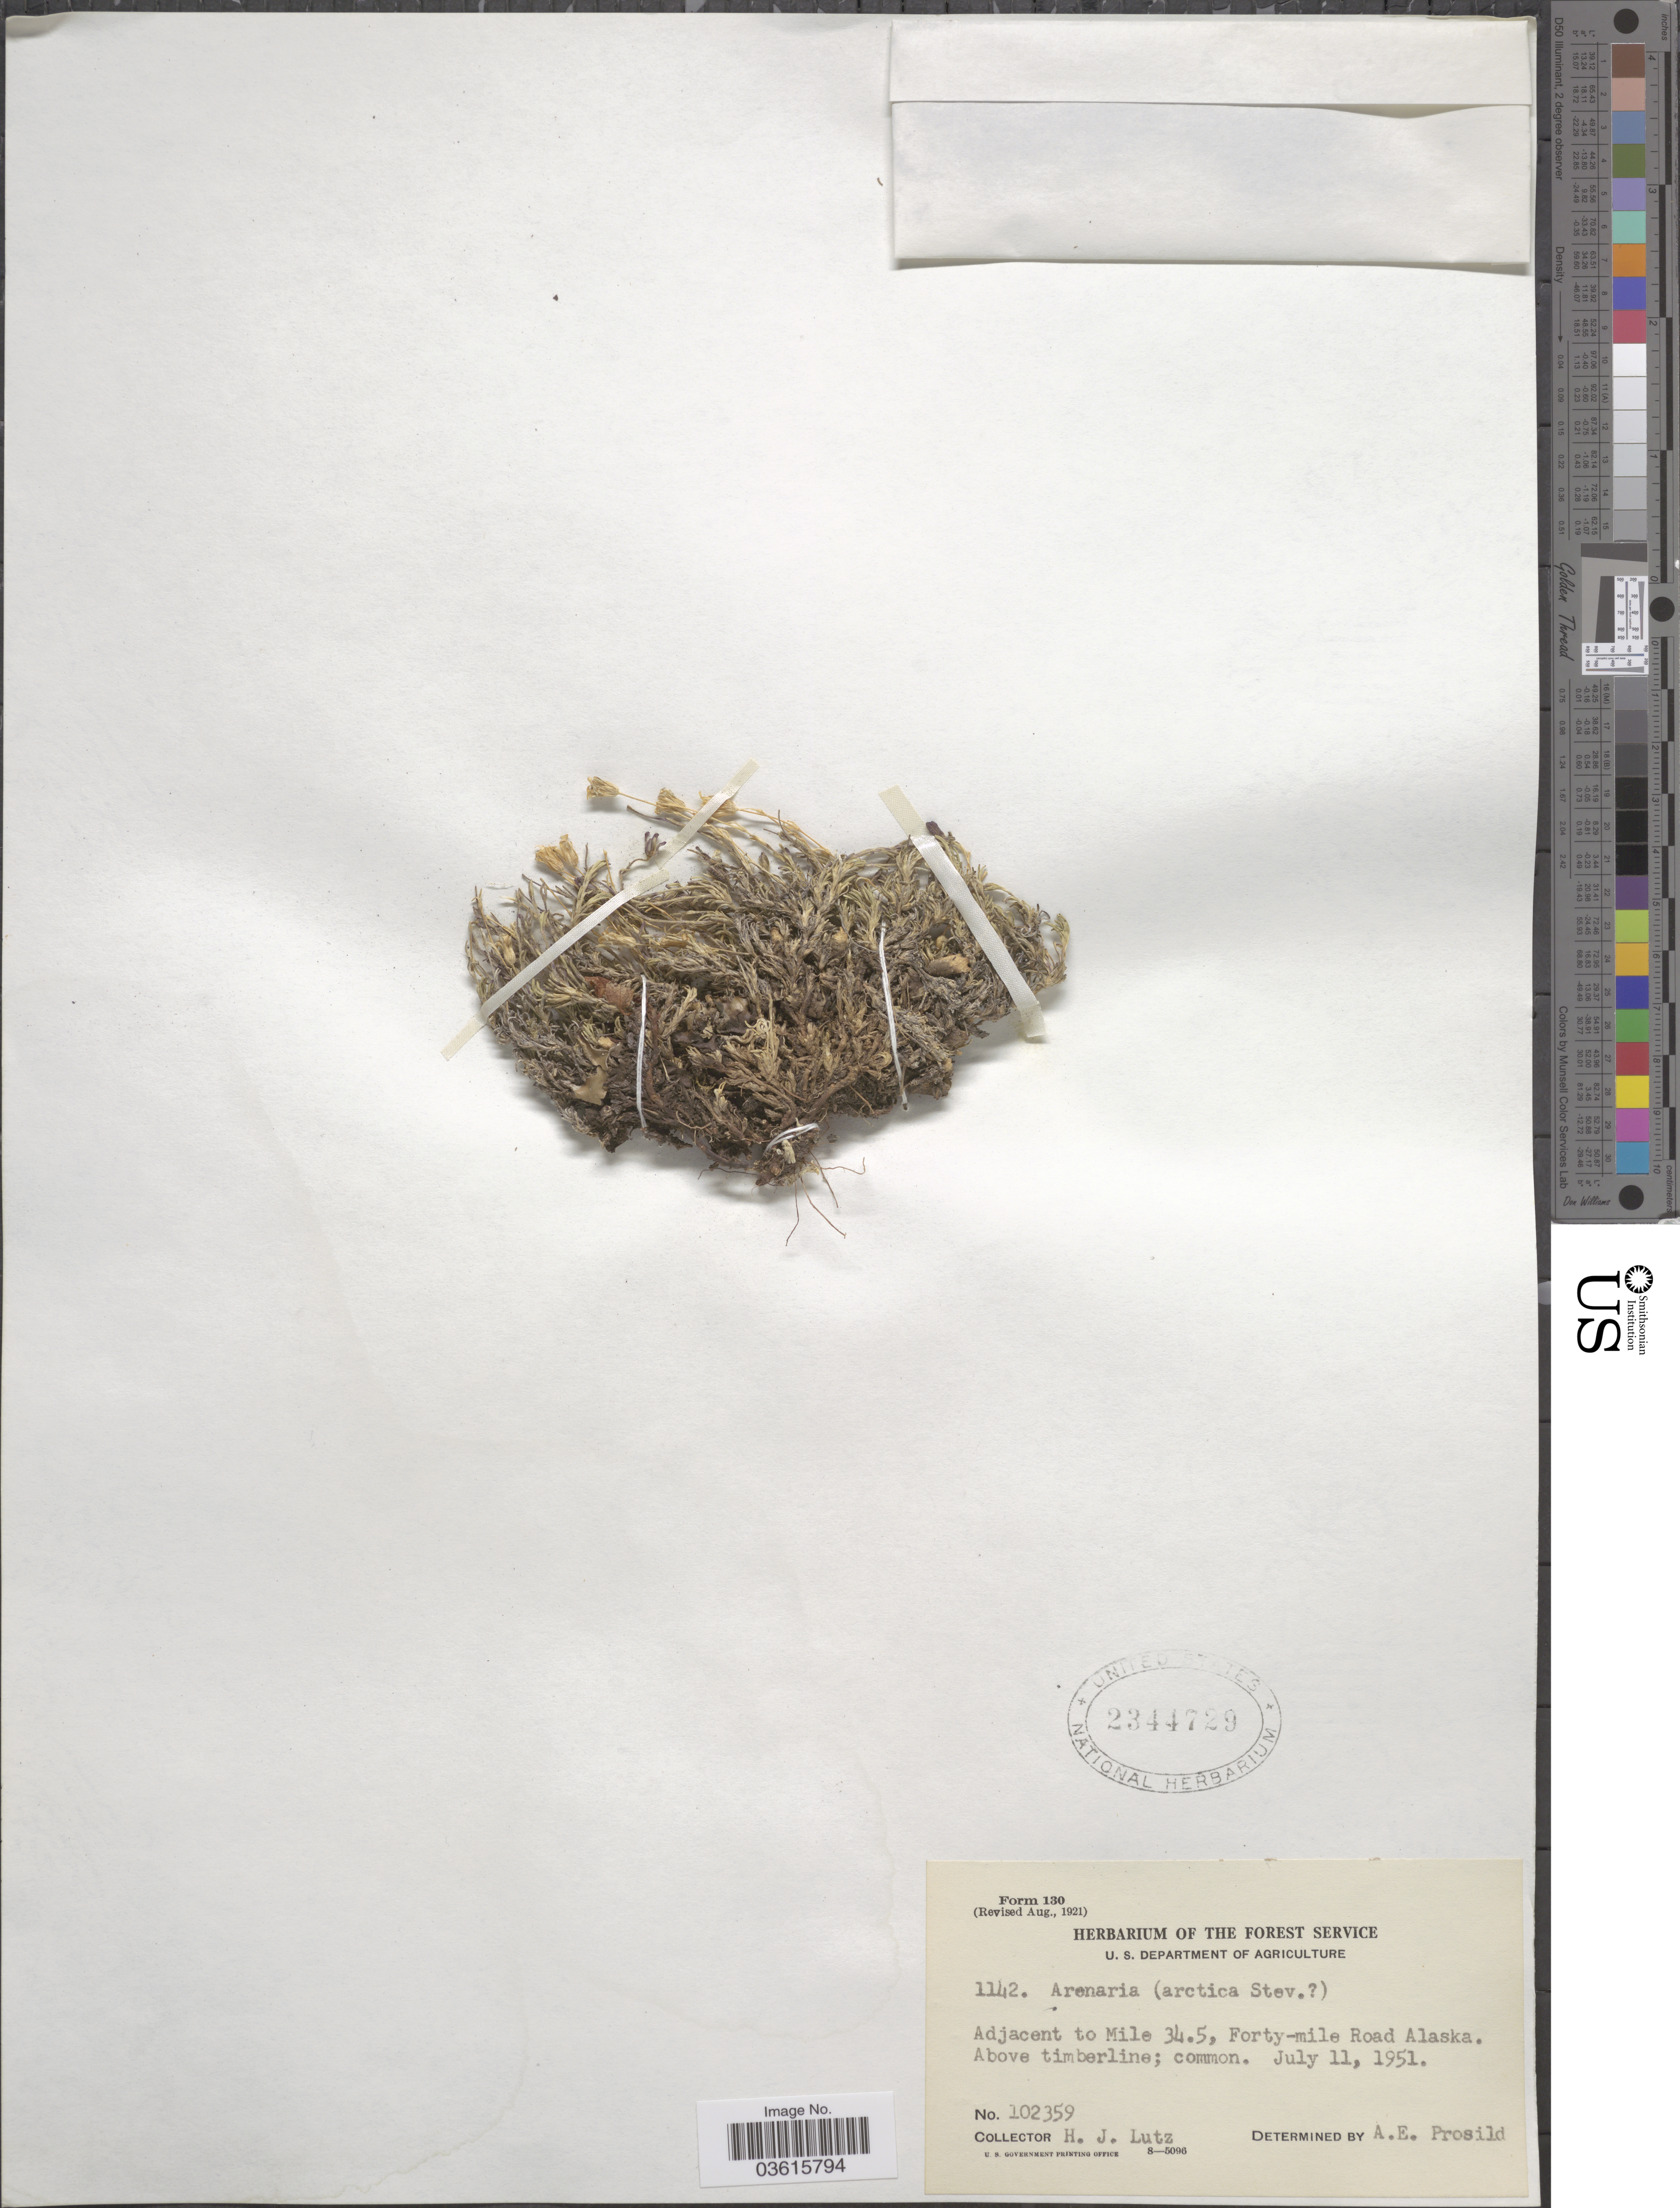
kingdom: Plantae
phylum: Tracheophyta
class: Magnoliopsida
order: Caryophyllales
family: Caryophyllaceae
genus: Cherleria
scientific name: Cherleria arctica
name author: (Steven ex Ser.) A.J. Moore & Dillenb.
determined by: Strong, M. T., (US), Smithsonian Institution - National Museum of Natural History (UNITED STATES)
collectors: H. J. Lutz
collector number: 102359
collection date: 1951-07-11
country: United States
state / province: Alaska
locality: Adjacent to Mile 34.5, Forty-mile Road Alaska. Above timberline.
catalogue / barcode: US 2344729